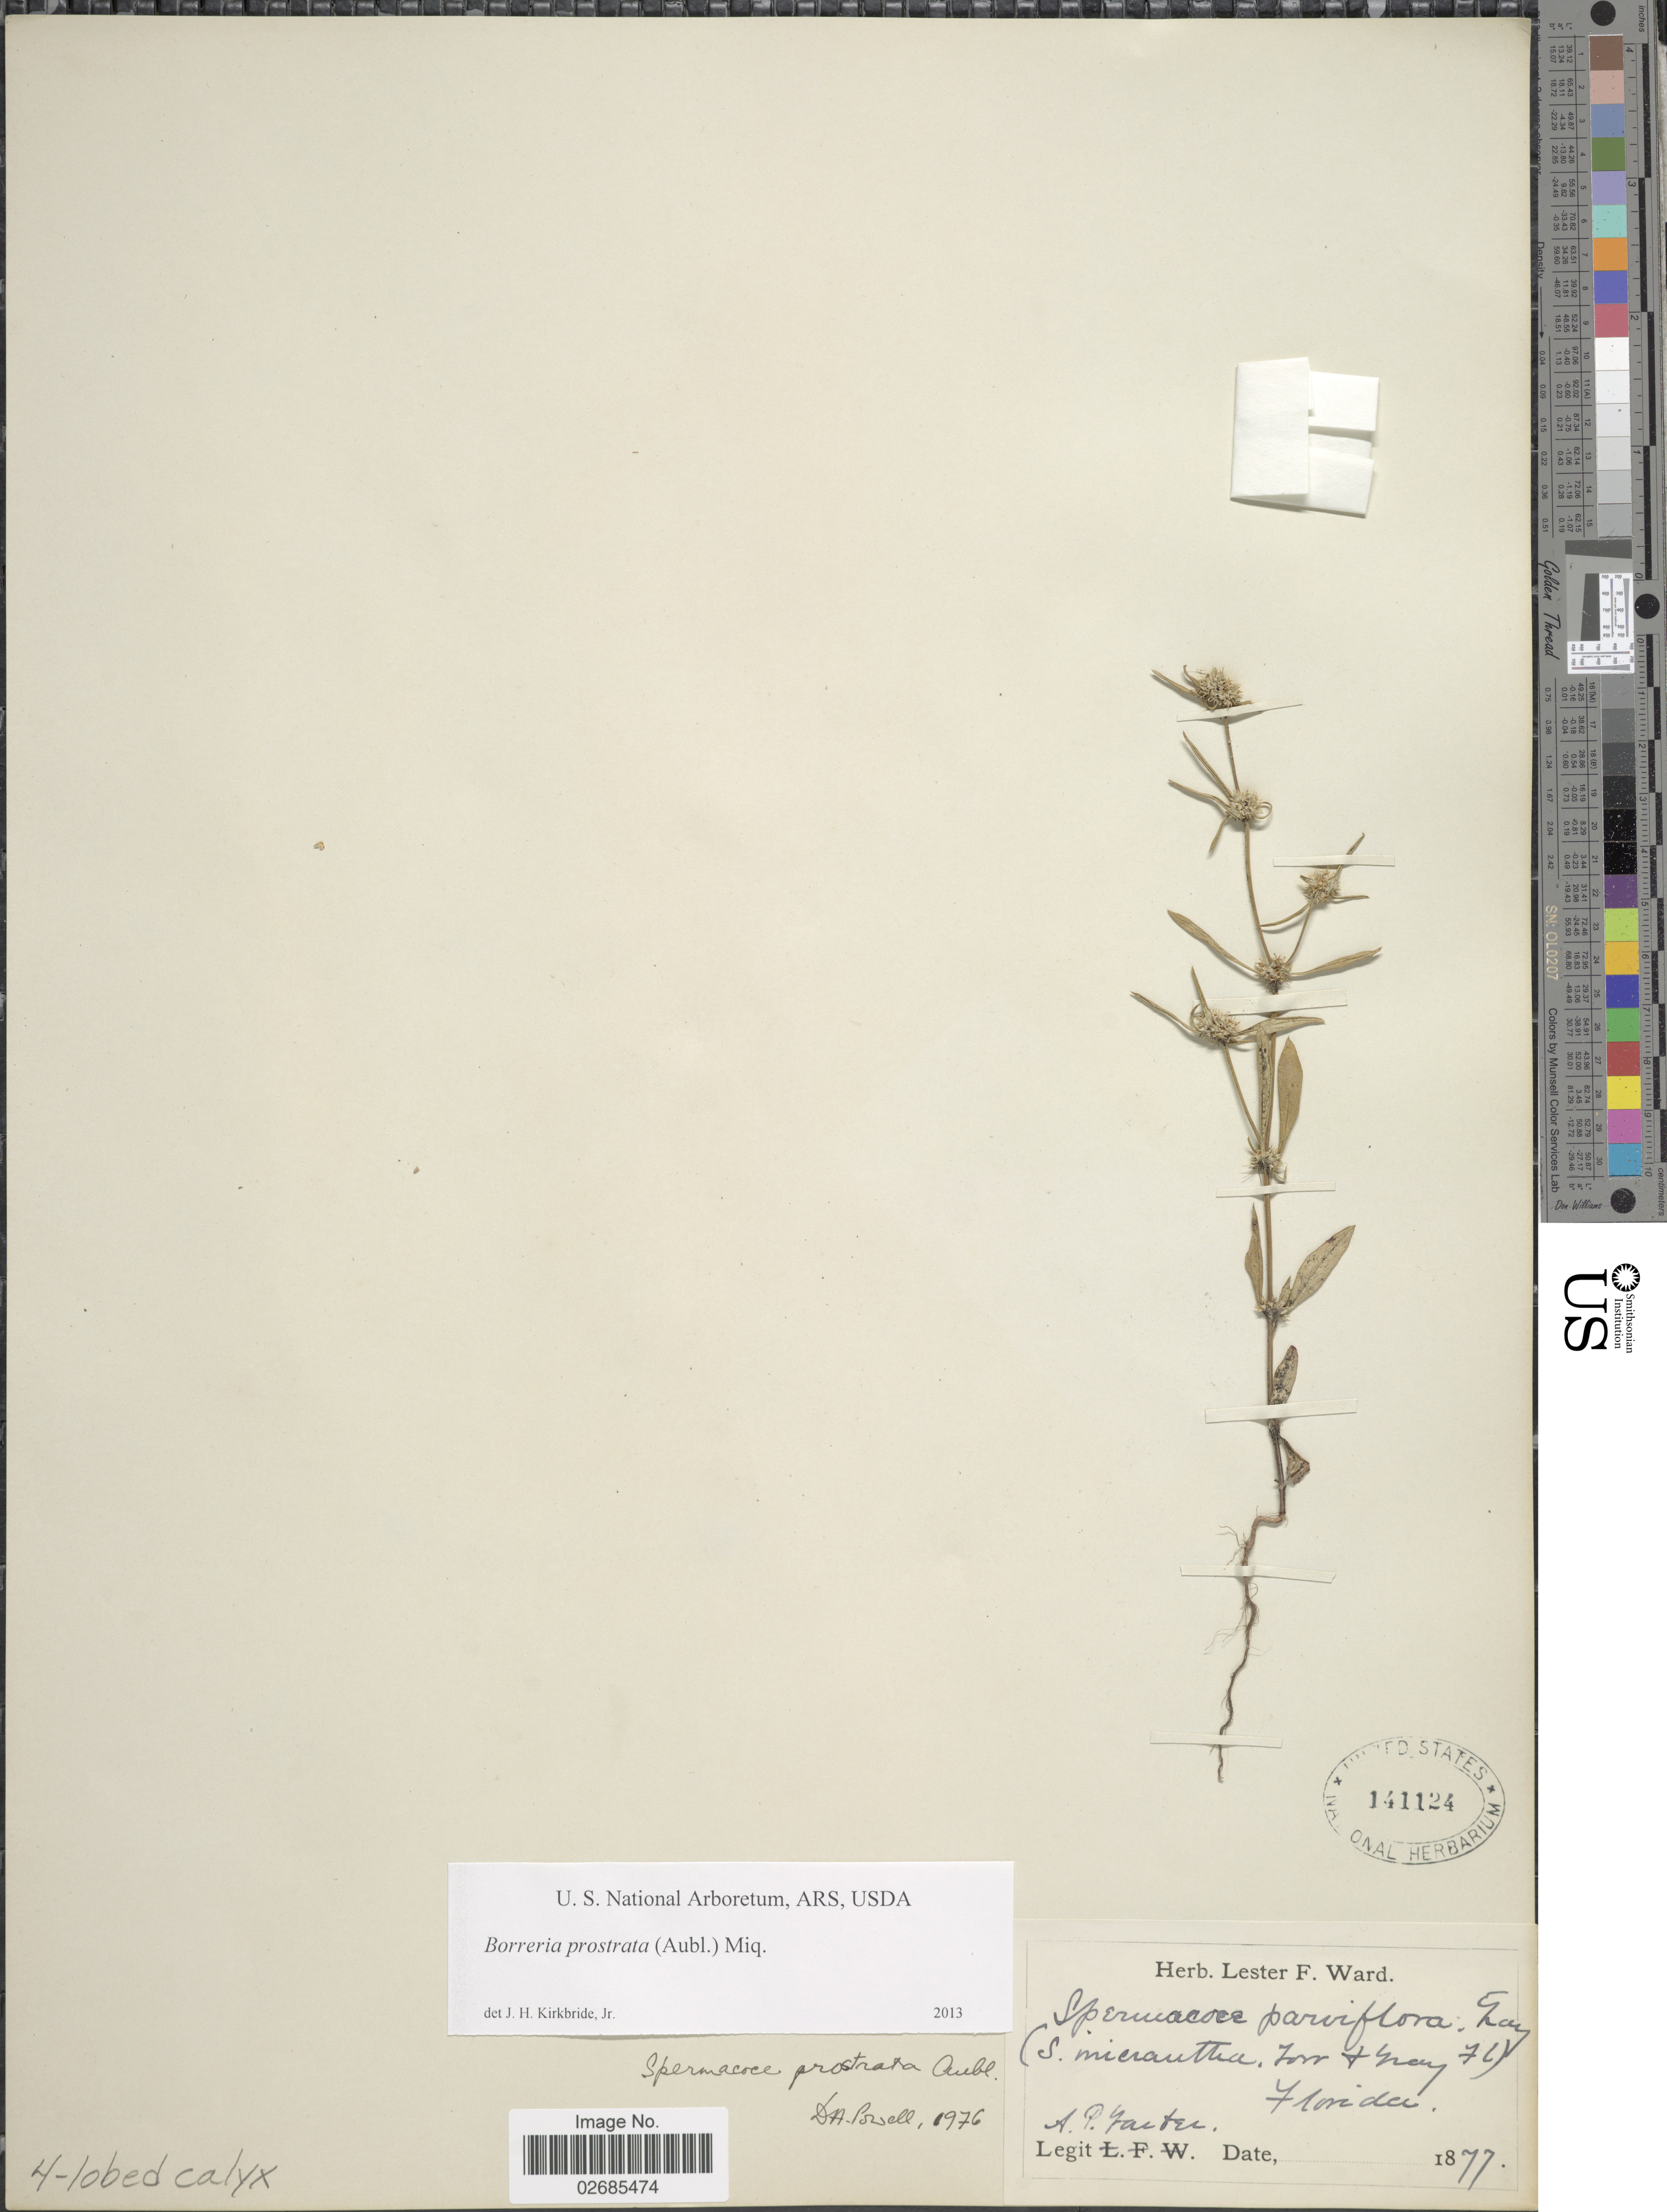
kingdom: Plantae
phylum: Tracheophyta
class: Magnoliopsida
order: Gentianales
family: Rubiaceae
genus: Borreria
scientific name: Borreria prostrata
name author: (Aubl.) Miq.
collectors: A. P. Garber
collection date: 1877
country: United States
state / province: Florida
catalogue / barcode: US 141124